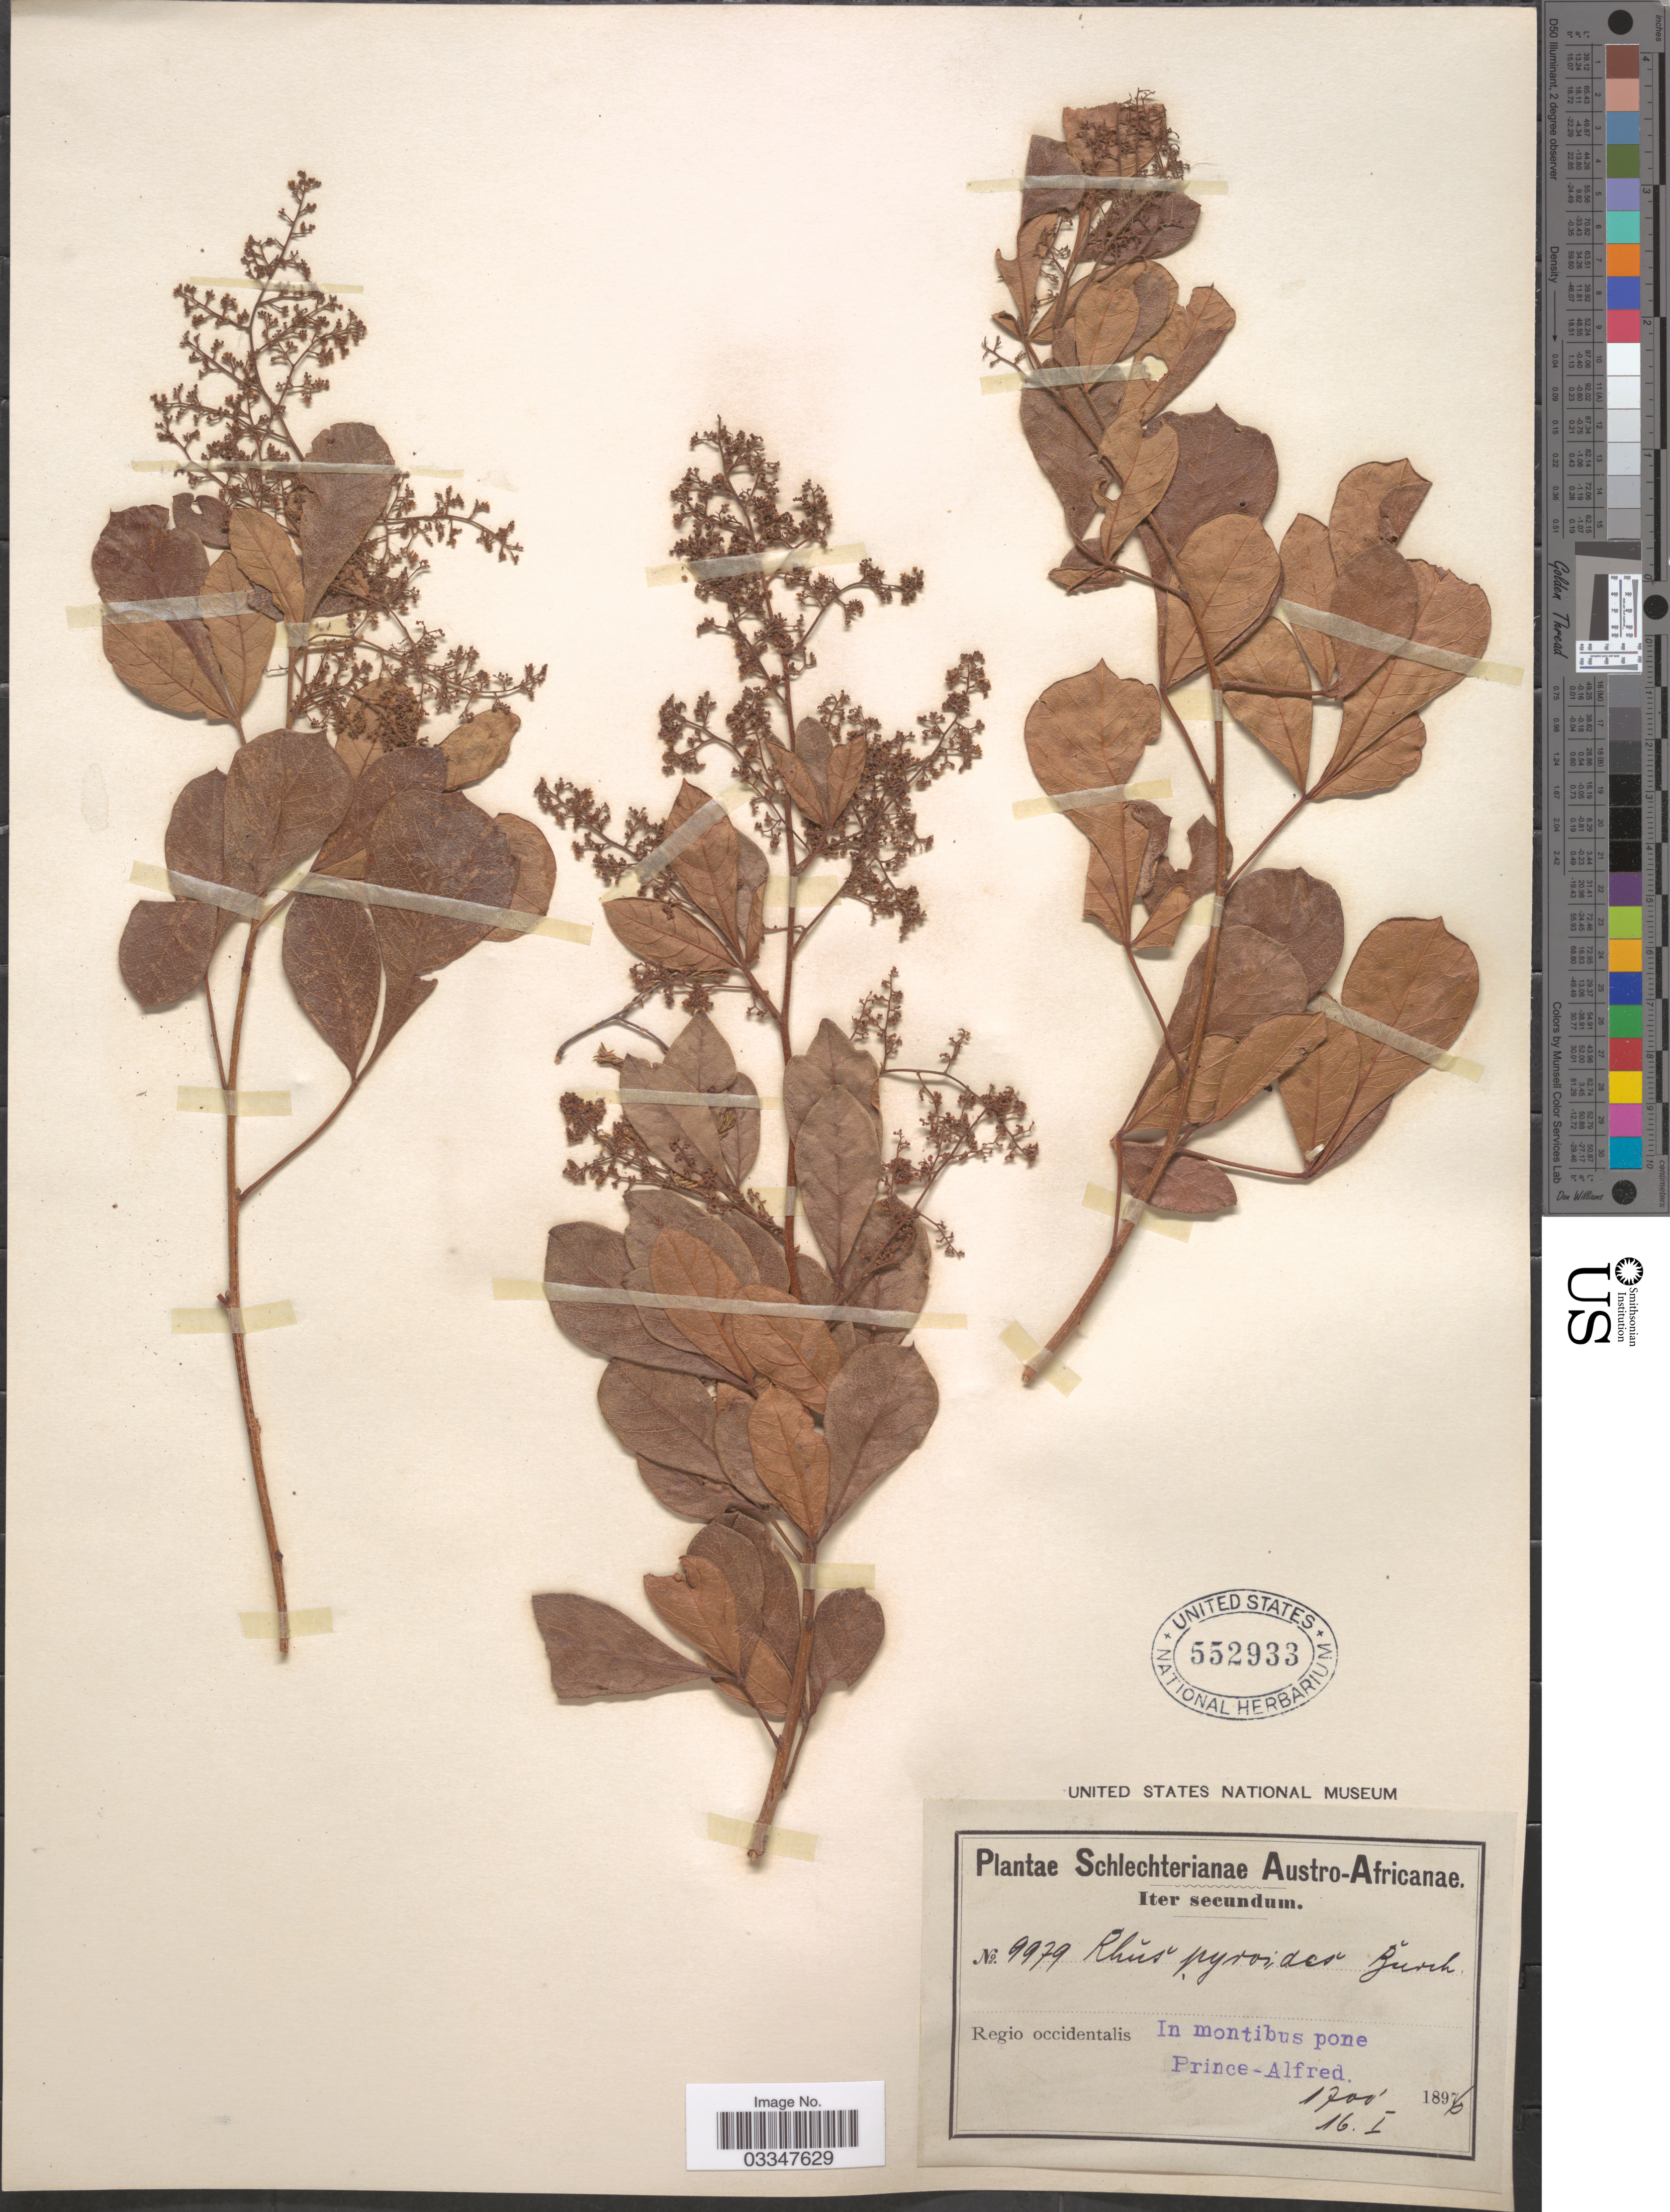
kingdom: Plantae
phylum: Tracheophyta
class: Magnoliopsida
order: Sapindales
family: Anacardiaceae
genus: Rhus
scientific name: Rhus pyroides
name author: Burch.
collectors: Schlechter, --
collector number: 9979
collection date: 1896-01-16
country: South Africa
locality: Austro-Africanae. Regio occidentalis. In montibus pone Prince-Alfred.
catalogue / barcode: US 552933